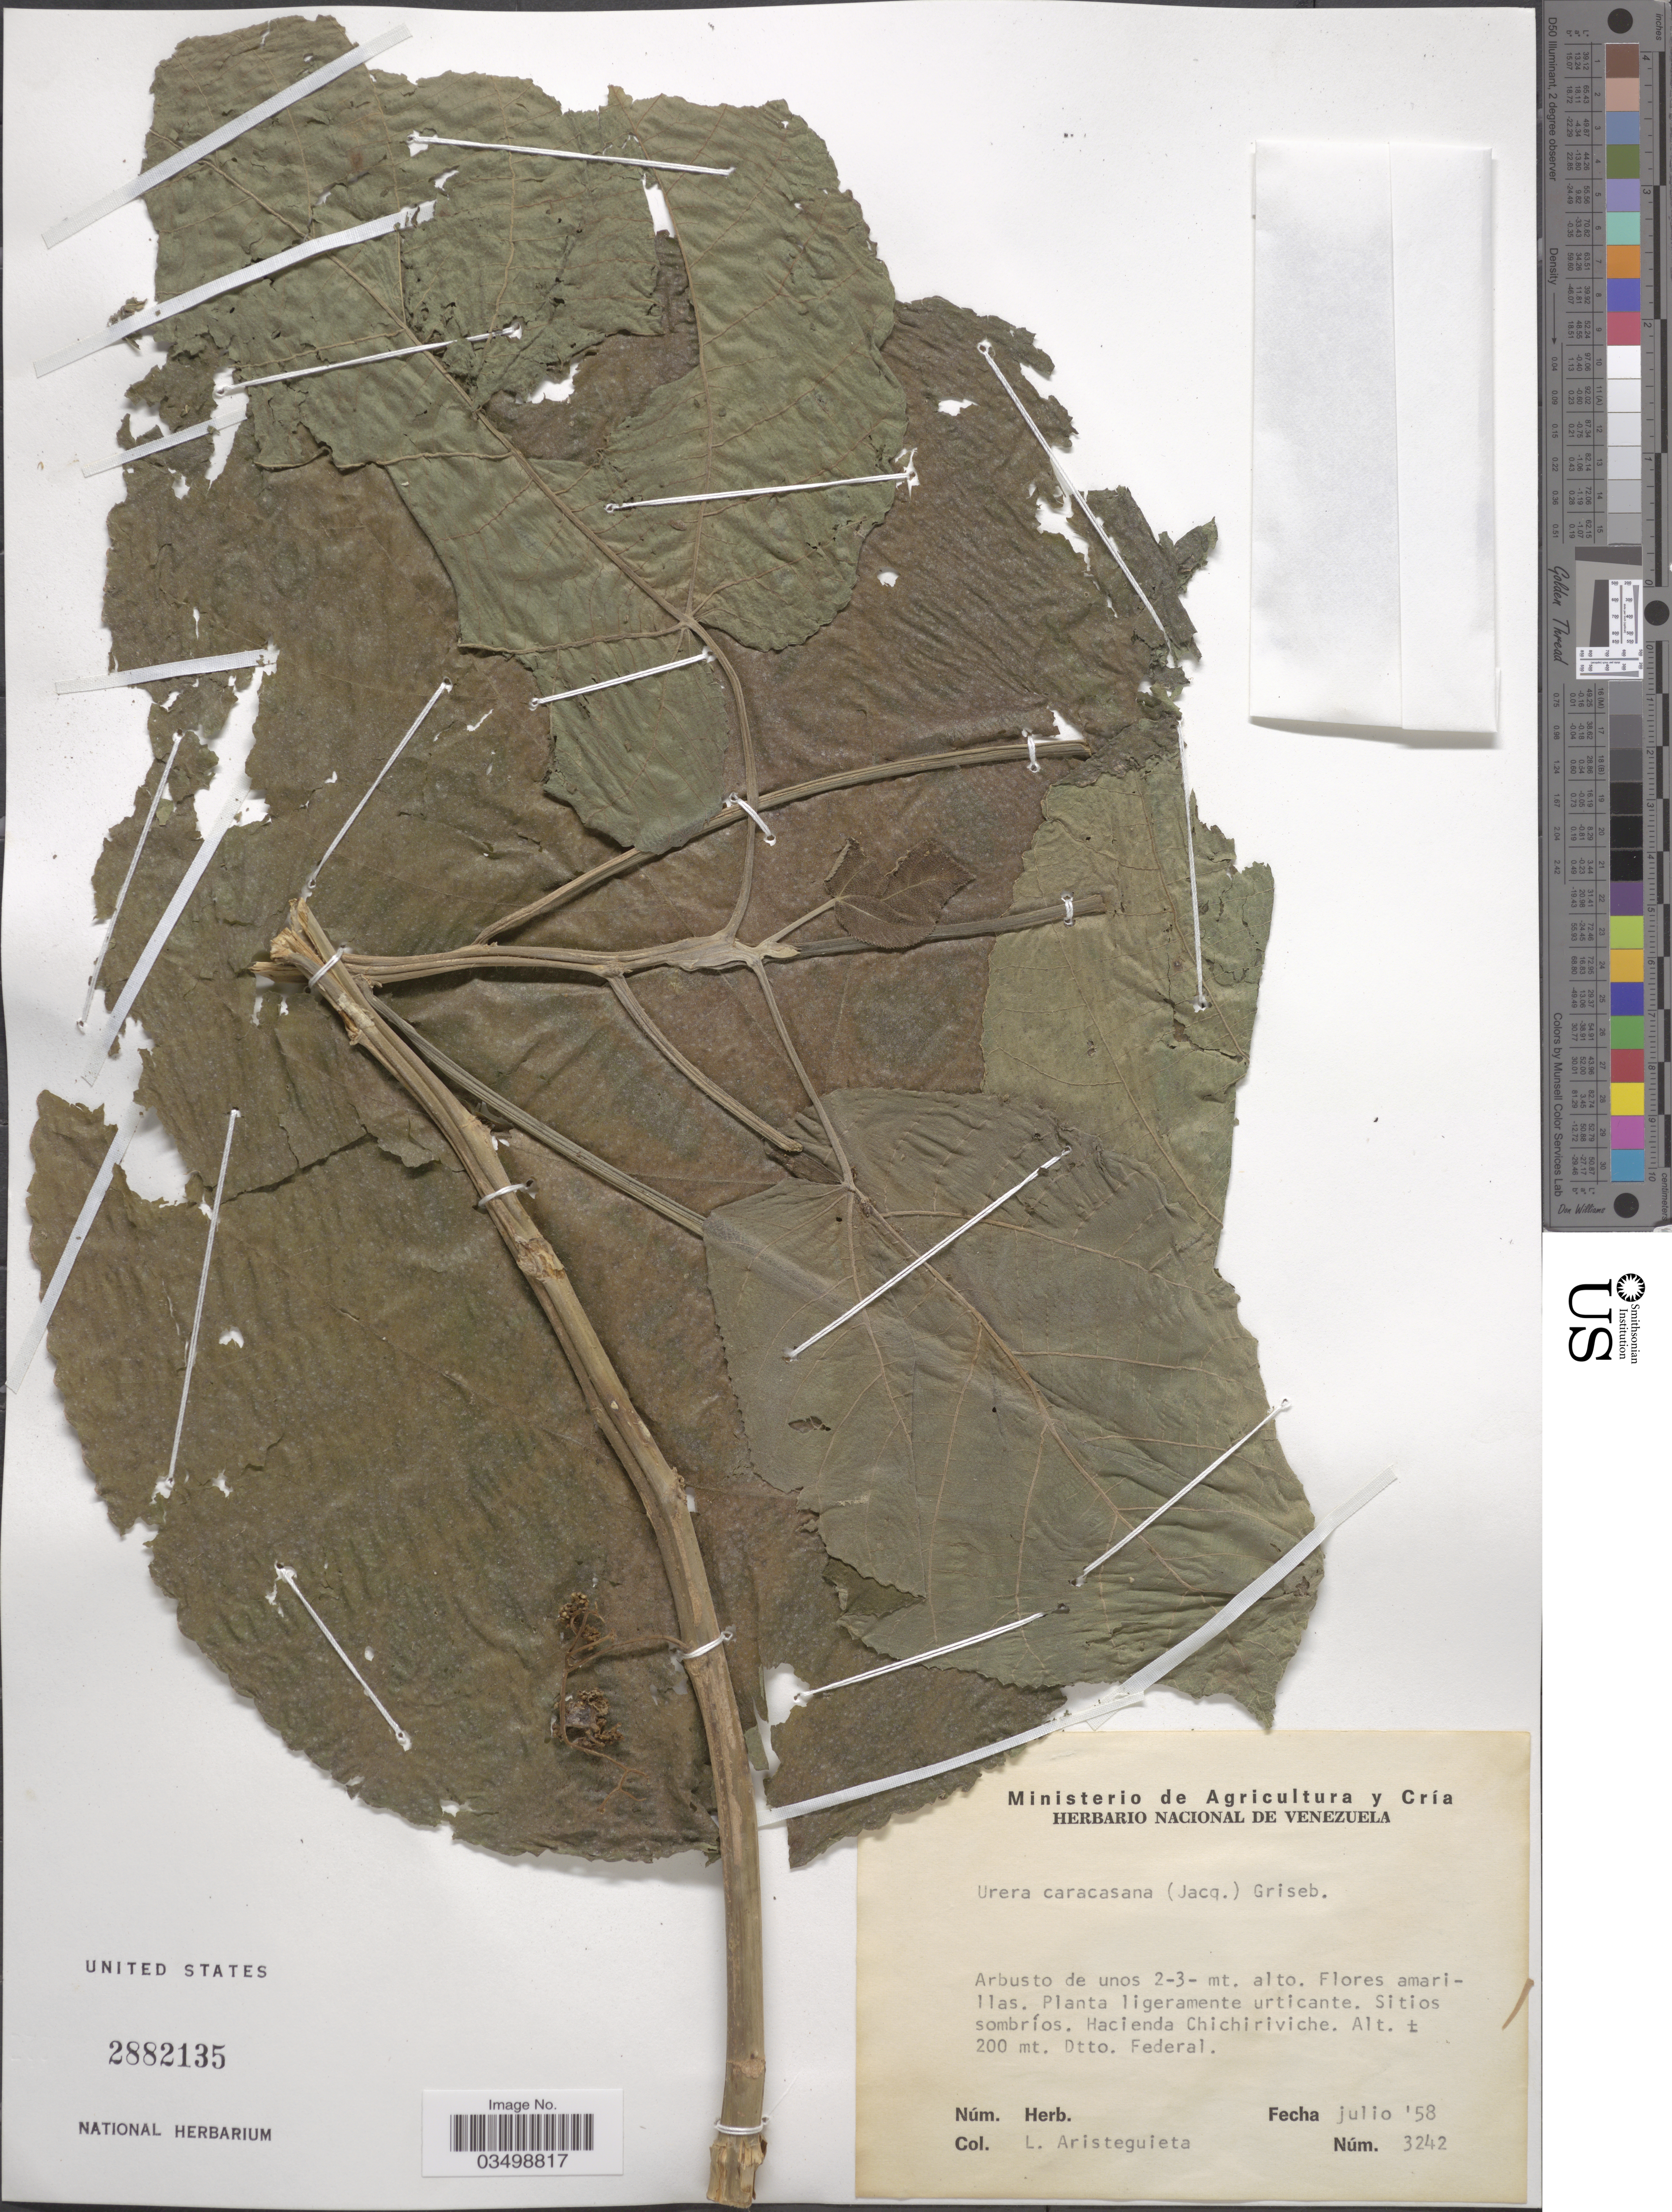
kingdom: Plantae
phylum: Tracheophyta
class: Magnoliopsida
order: Rosales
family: Urticaceae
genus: Urera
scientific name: Urera baccifera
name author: (L.) Gaudich. ex Wedd.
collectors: L. Aristeguieta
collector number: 3242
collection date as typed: Transcribed d/m/y: /7/58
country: Venezuela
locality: Hacienda Chichiriviche. Dtto Federal.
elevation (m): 200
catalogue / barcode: US 2882135